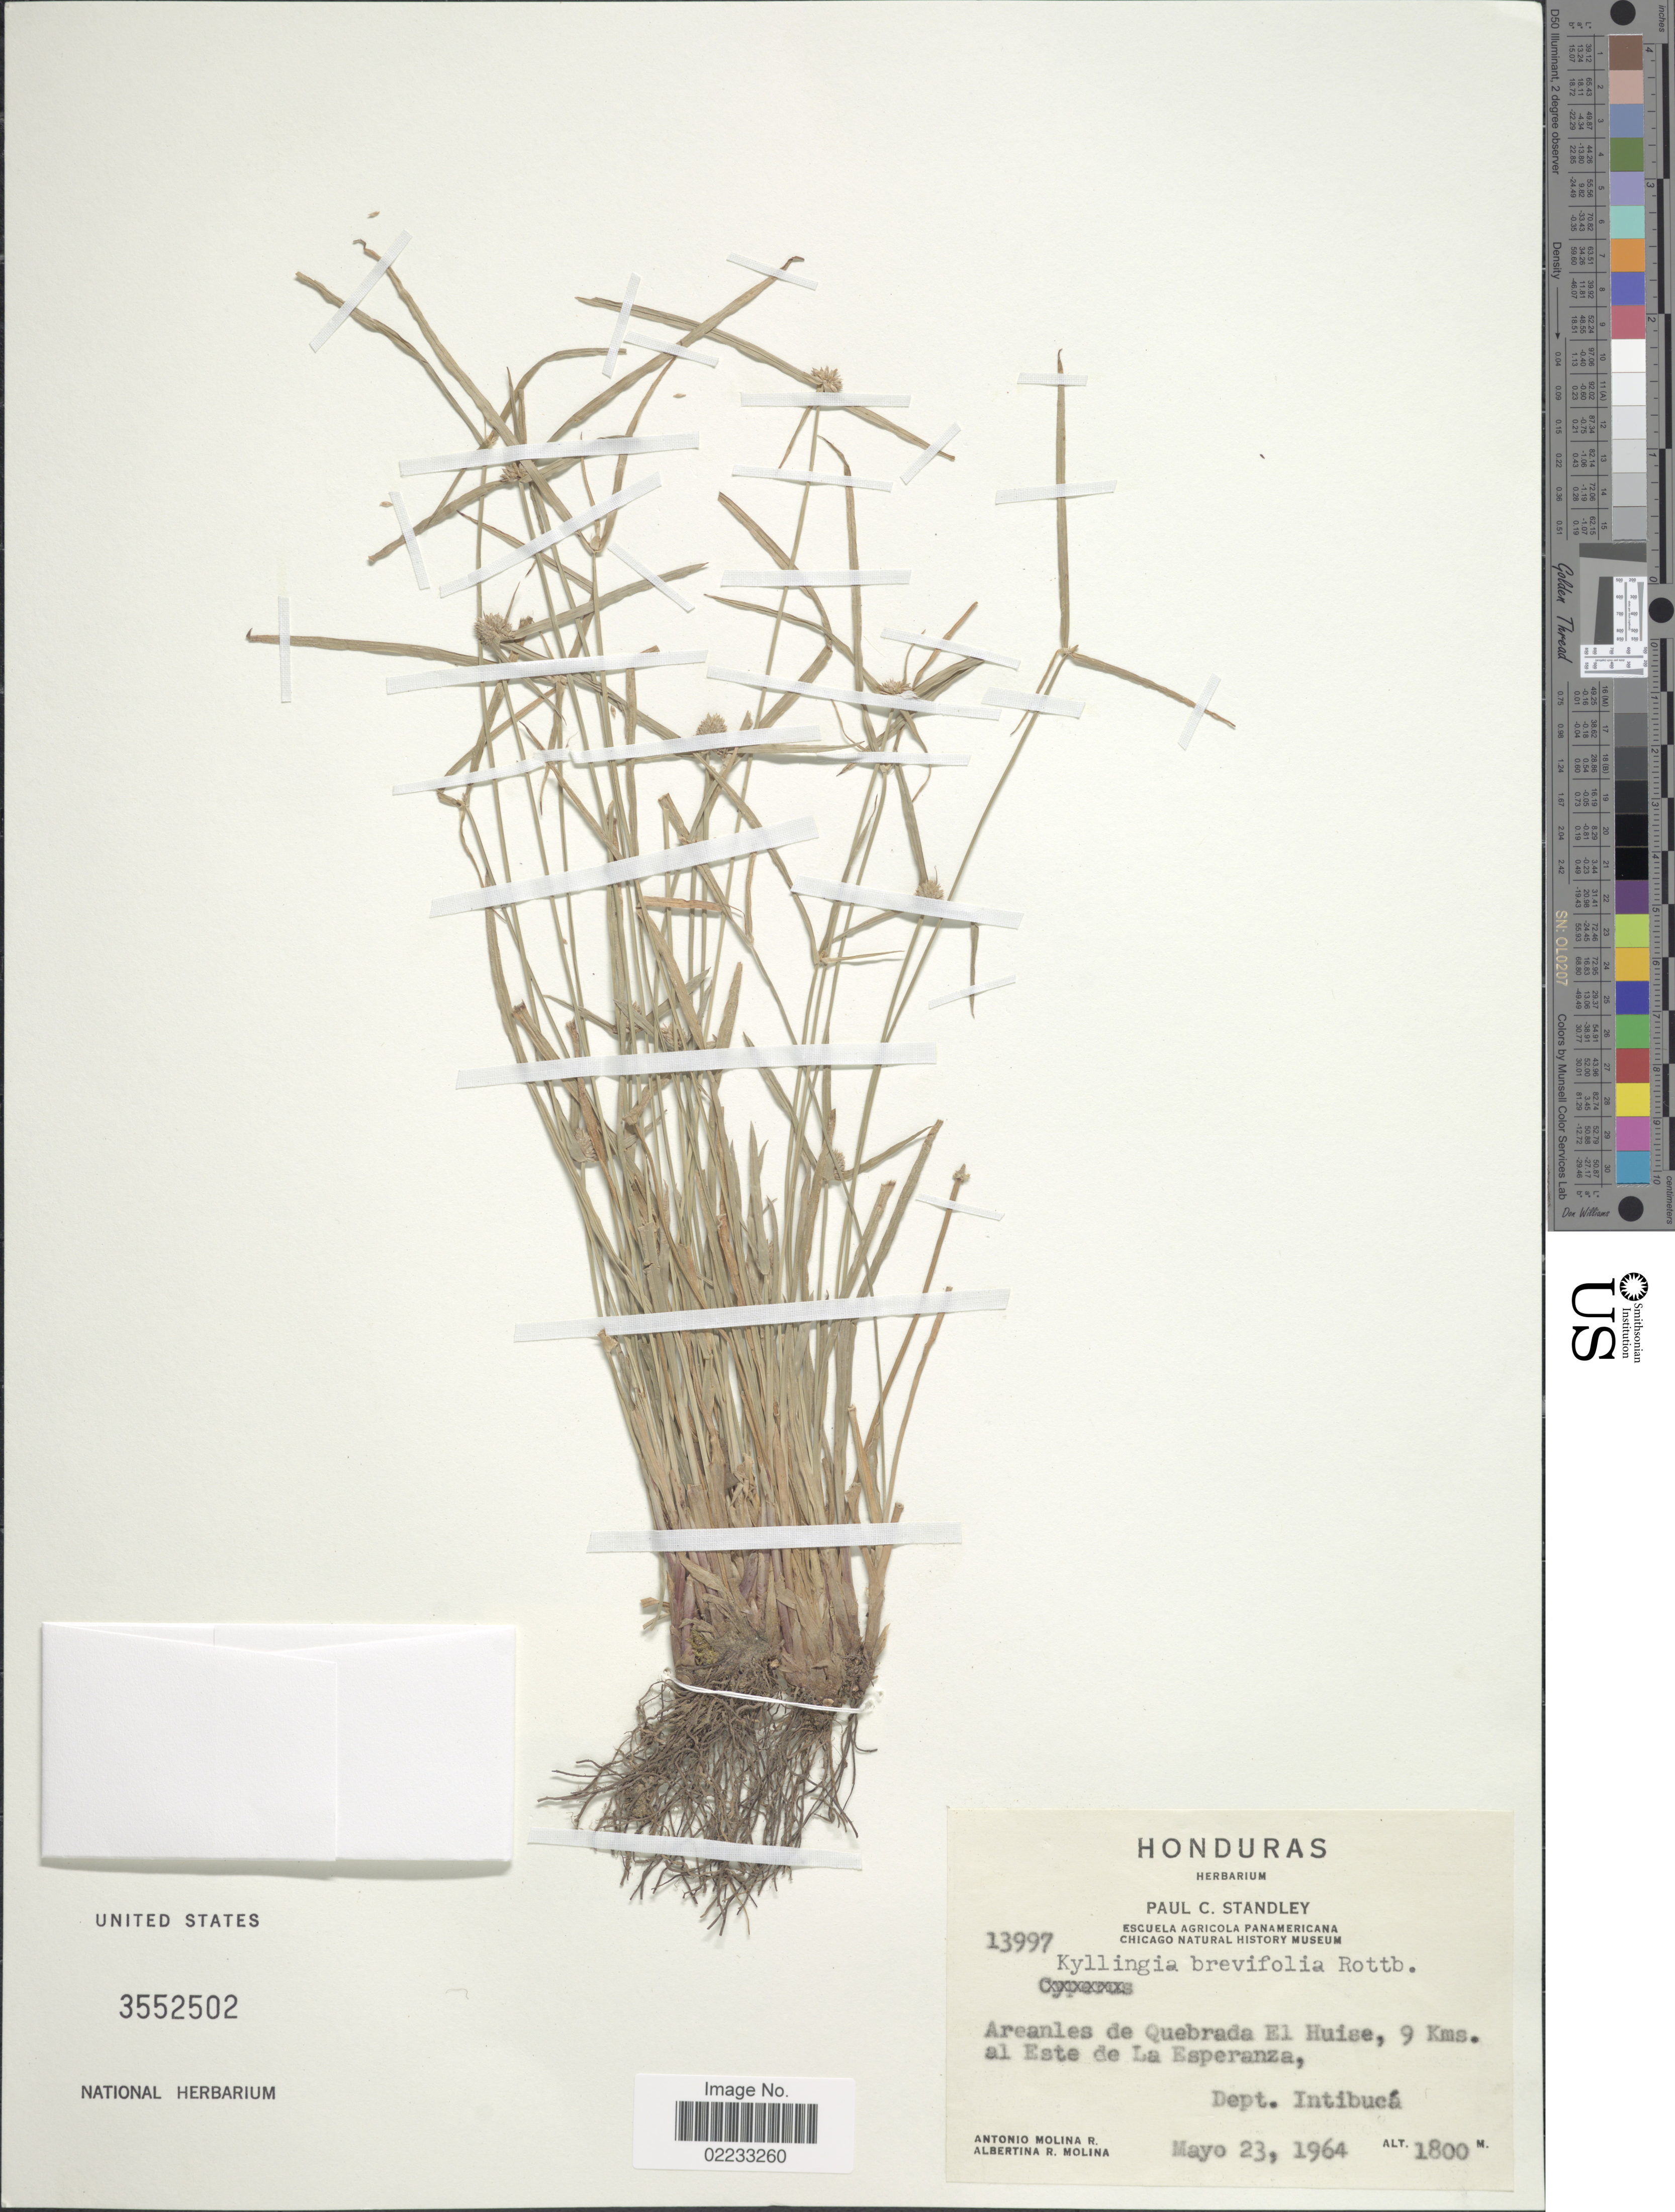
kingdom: Plantae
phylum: Tracheophyta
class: Liliopsida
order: Poales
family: Cyperaceae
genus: Cyperus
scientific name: Cyperus hortensis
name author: (Salzm. ex Steud.) Dorr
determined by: Strong, Mark T., (BOT), Smithsonian Institution - National Museum of Natural History (UNITED STATES)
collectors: A. Molina R. & A. R. Molina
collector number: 13997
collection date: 1964-05-23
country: Honduras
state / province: Intibuca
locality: Areanles de Quebrada El Huise, 9 Kms. al Este de La Esperanza.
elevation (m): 1800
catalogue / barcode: US 3552502